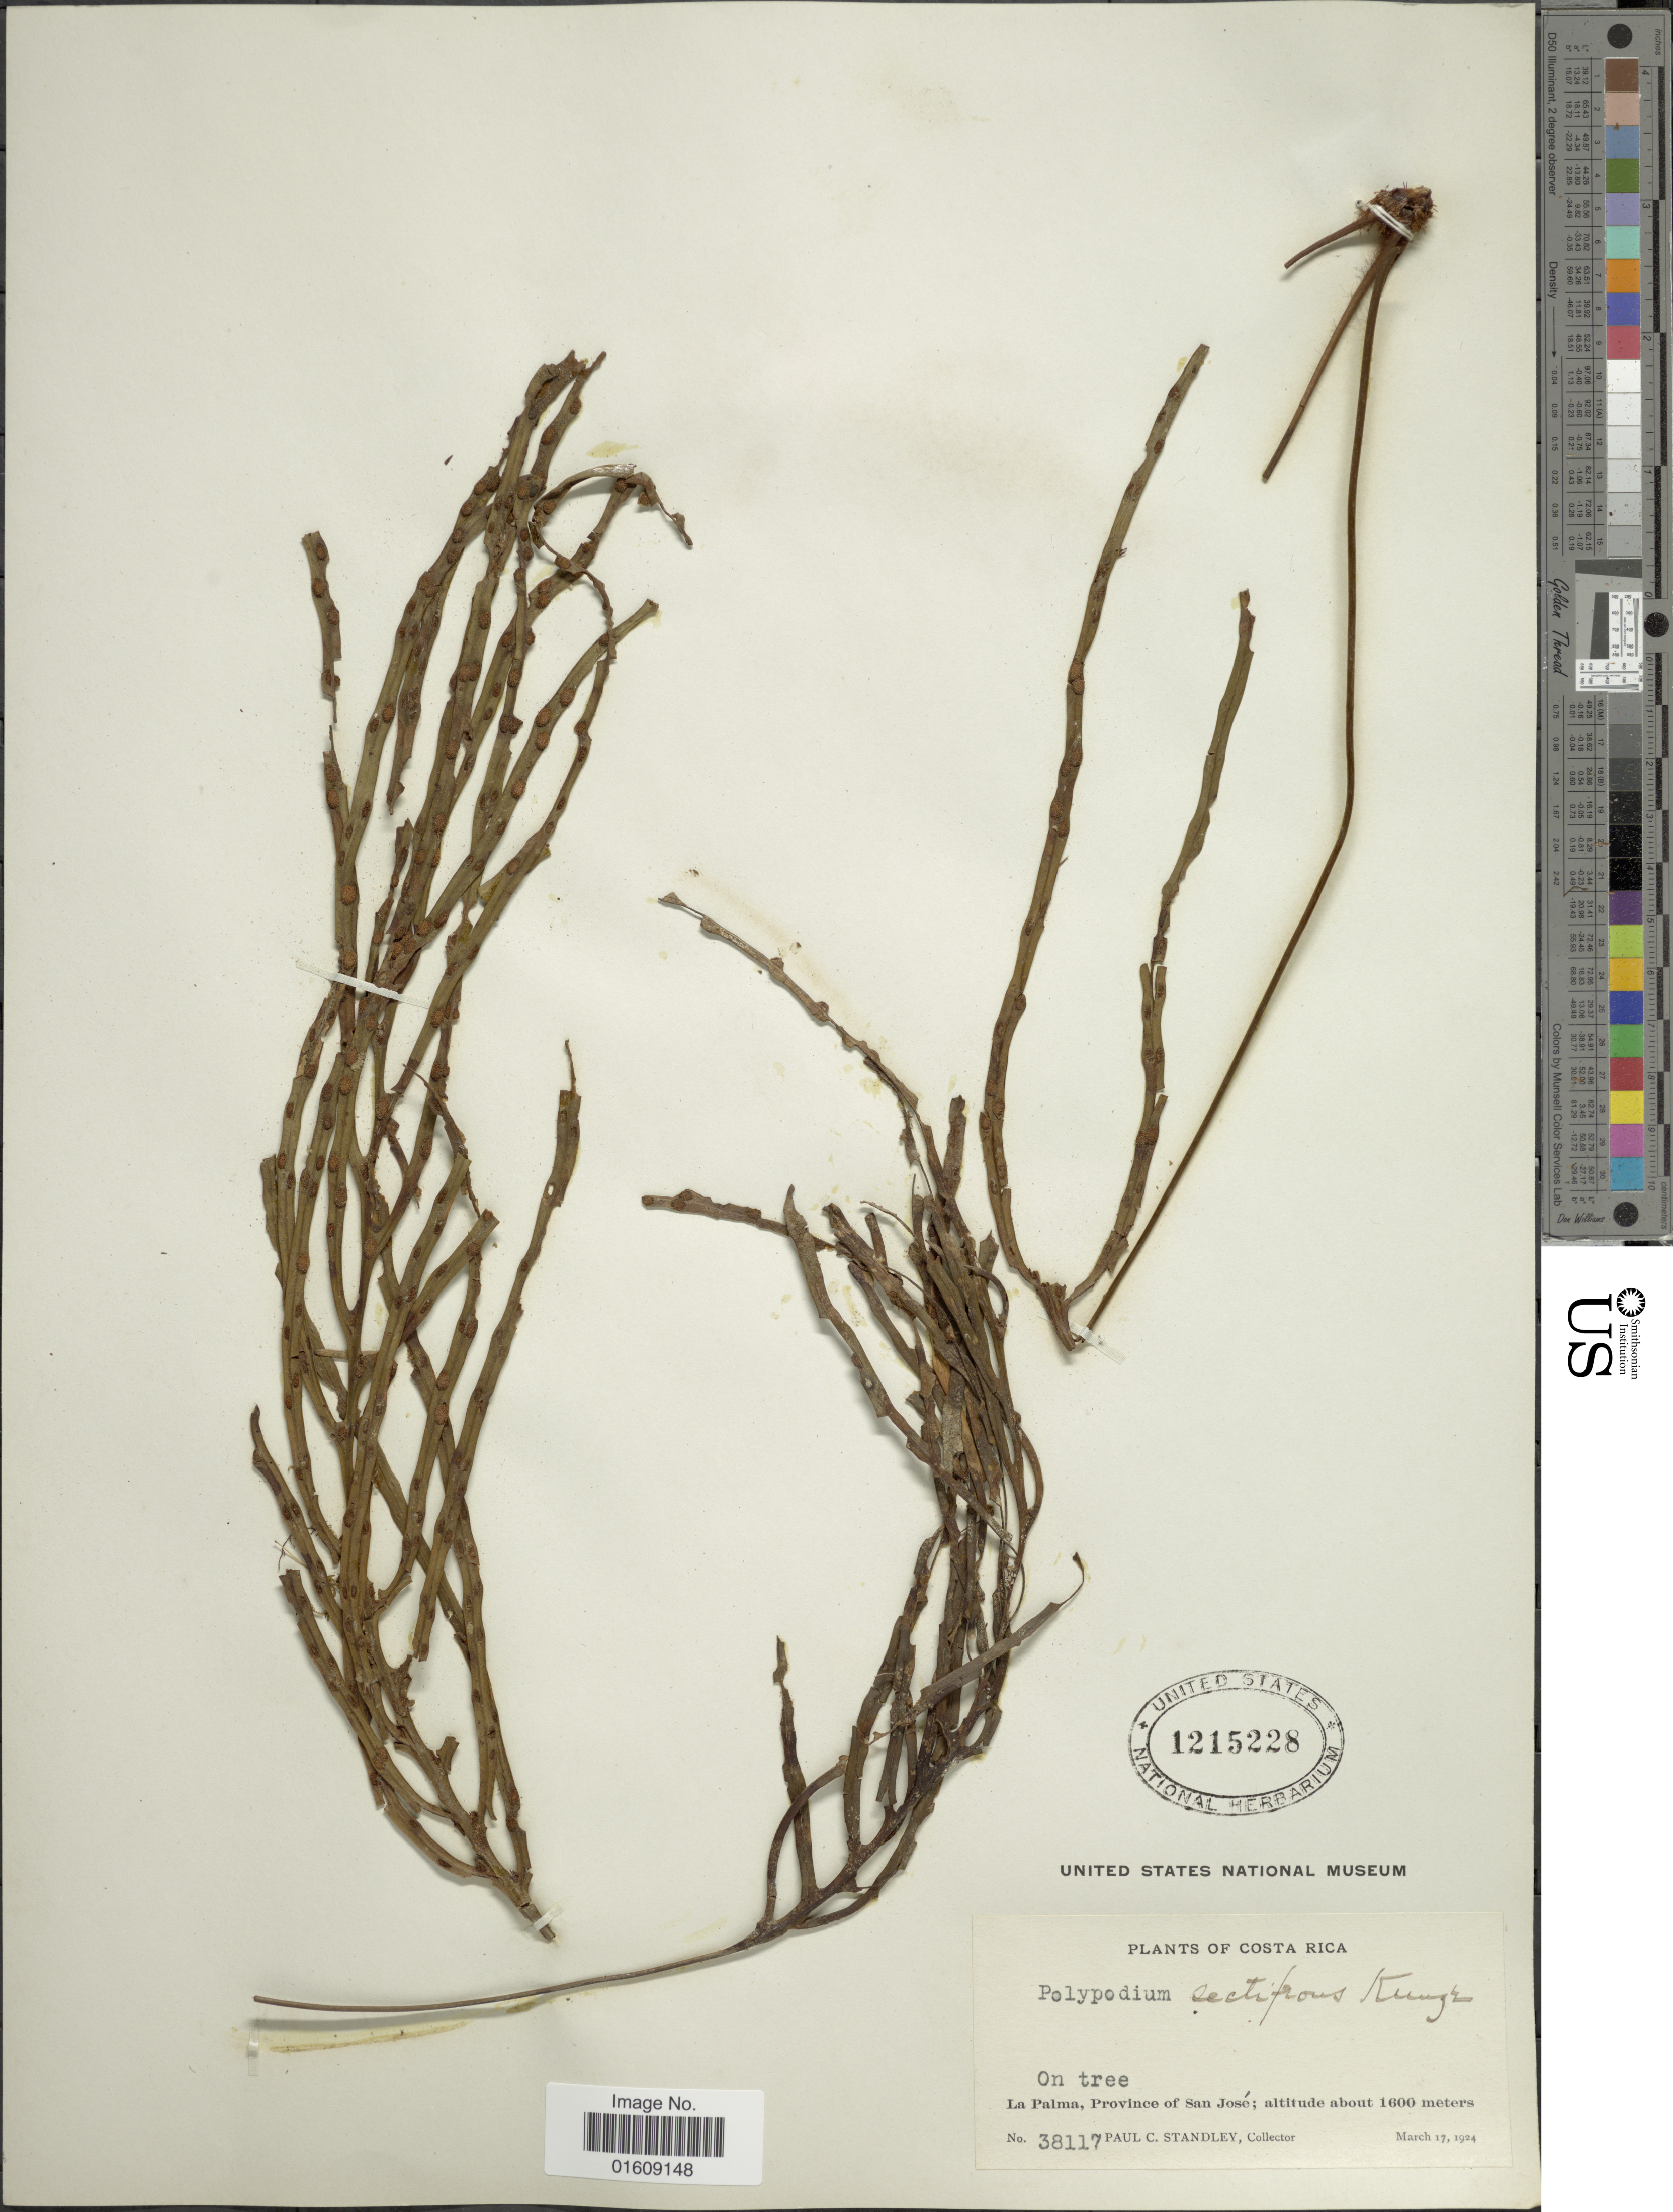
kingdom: Plantae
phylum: Tracheophyta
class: Polypodiopsida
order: Polypodiales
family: Polypodiaceae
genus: Zygophlebia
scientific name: Zygophlebia sectifrons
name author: (Kunze ex Mett.) L.E. Bishop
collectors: P. C. Standley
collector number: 38117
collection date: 1924-03-17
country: Costa Rica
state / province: San José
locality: Costa Rica, La Palma, Province of San José.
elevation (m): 1600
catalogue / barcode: US 1215228